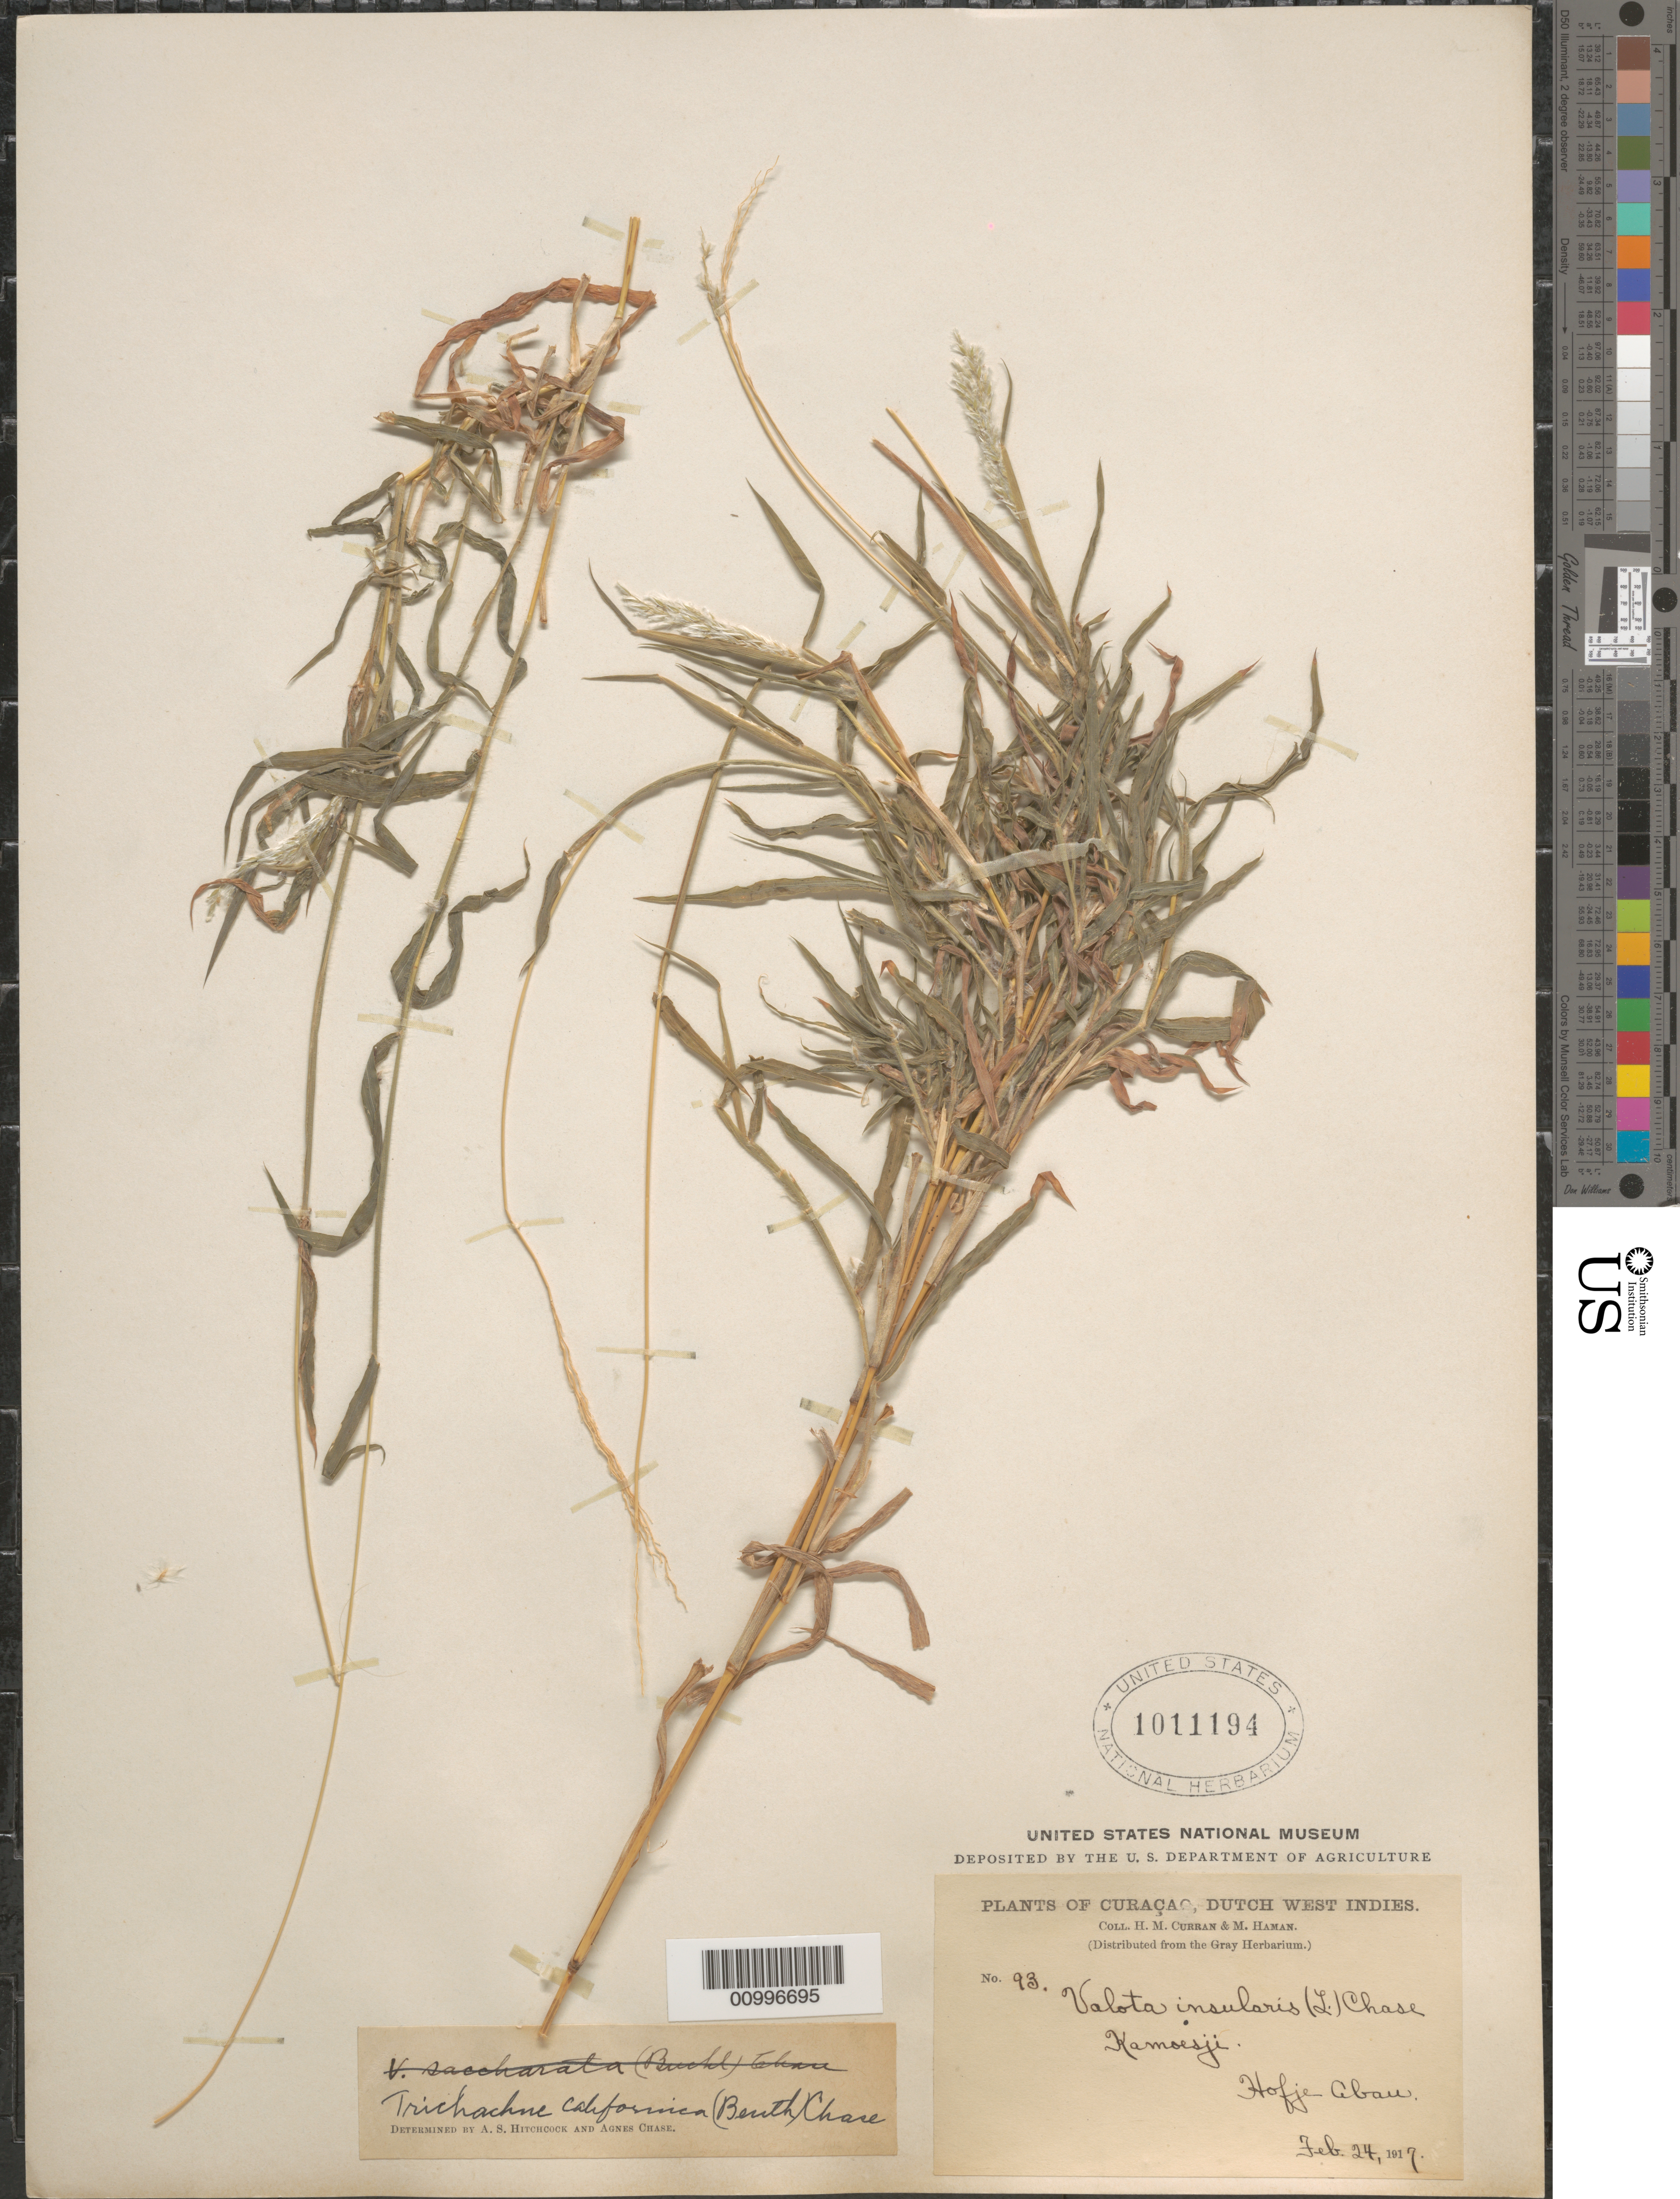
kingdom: Plantae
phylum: Tracheophyta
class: Liliopsida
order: Poales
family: Poaceae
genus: Digitaria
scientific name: Digitaria californica var. californica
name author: (Benth.) Henr.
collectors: H. M. Curran & M. Haman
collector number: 93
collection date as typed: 24 Feb 1917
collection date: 1917-02-24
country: Curaçao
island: Curaçao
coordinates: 0 N, 0 E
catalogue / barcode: US 1011194